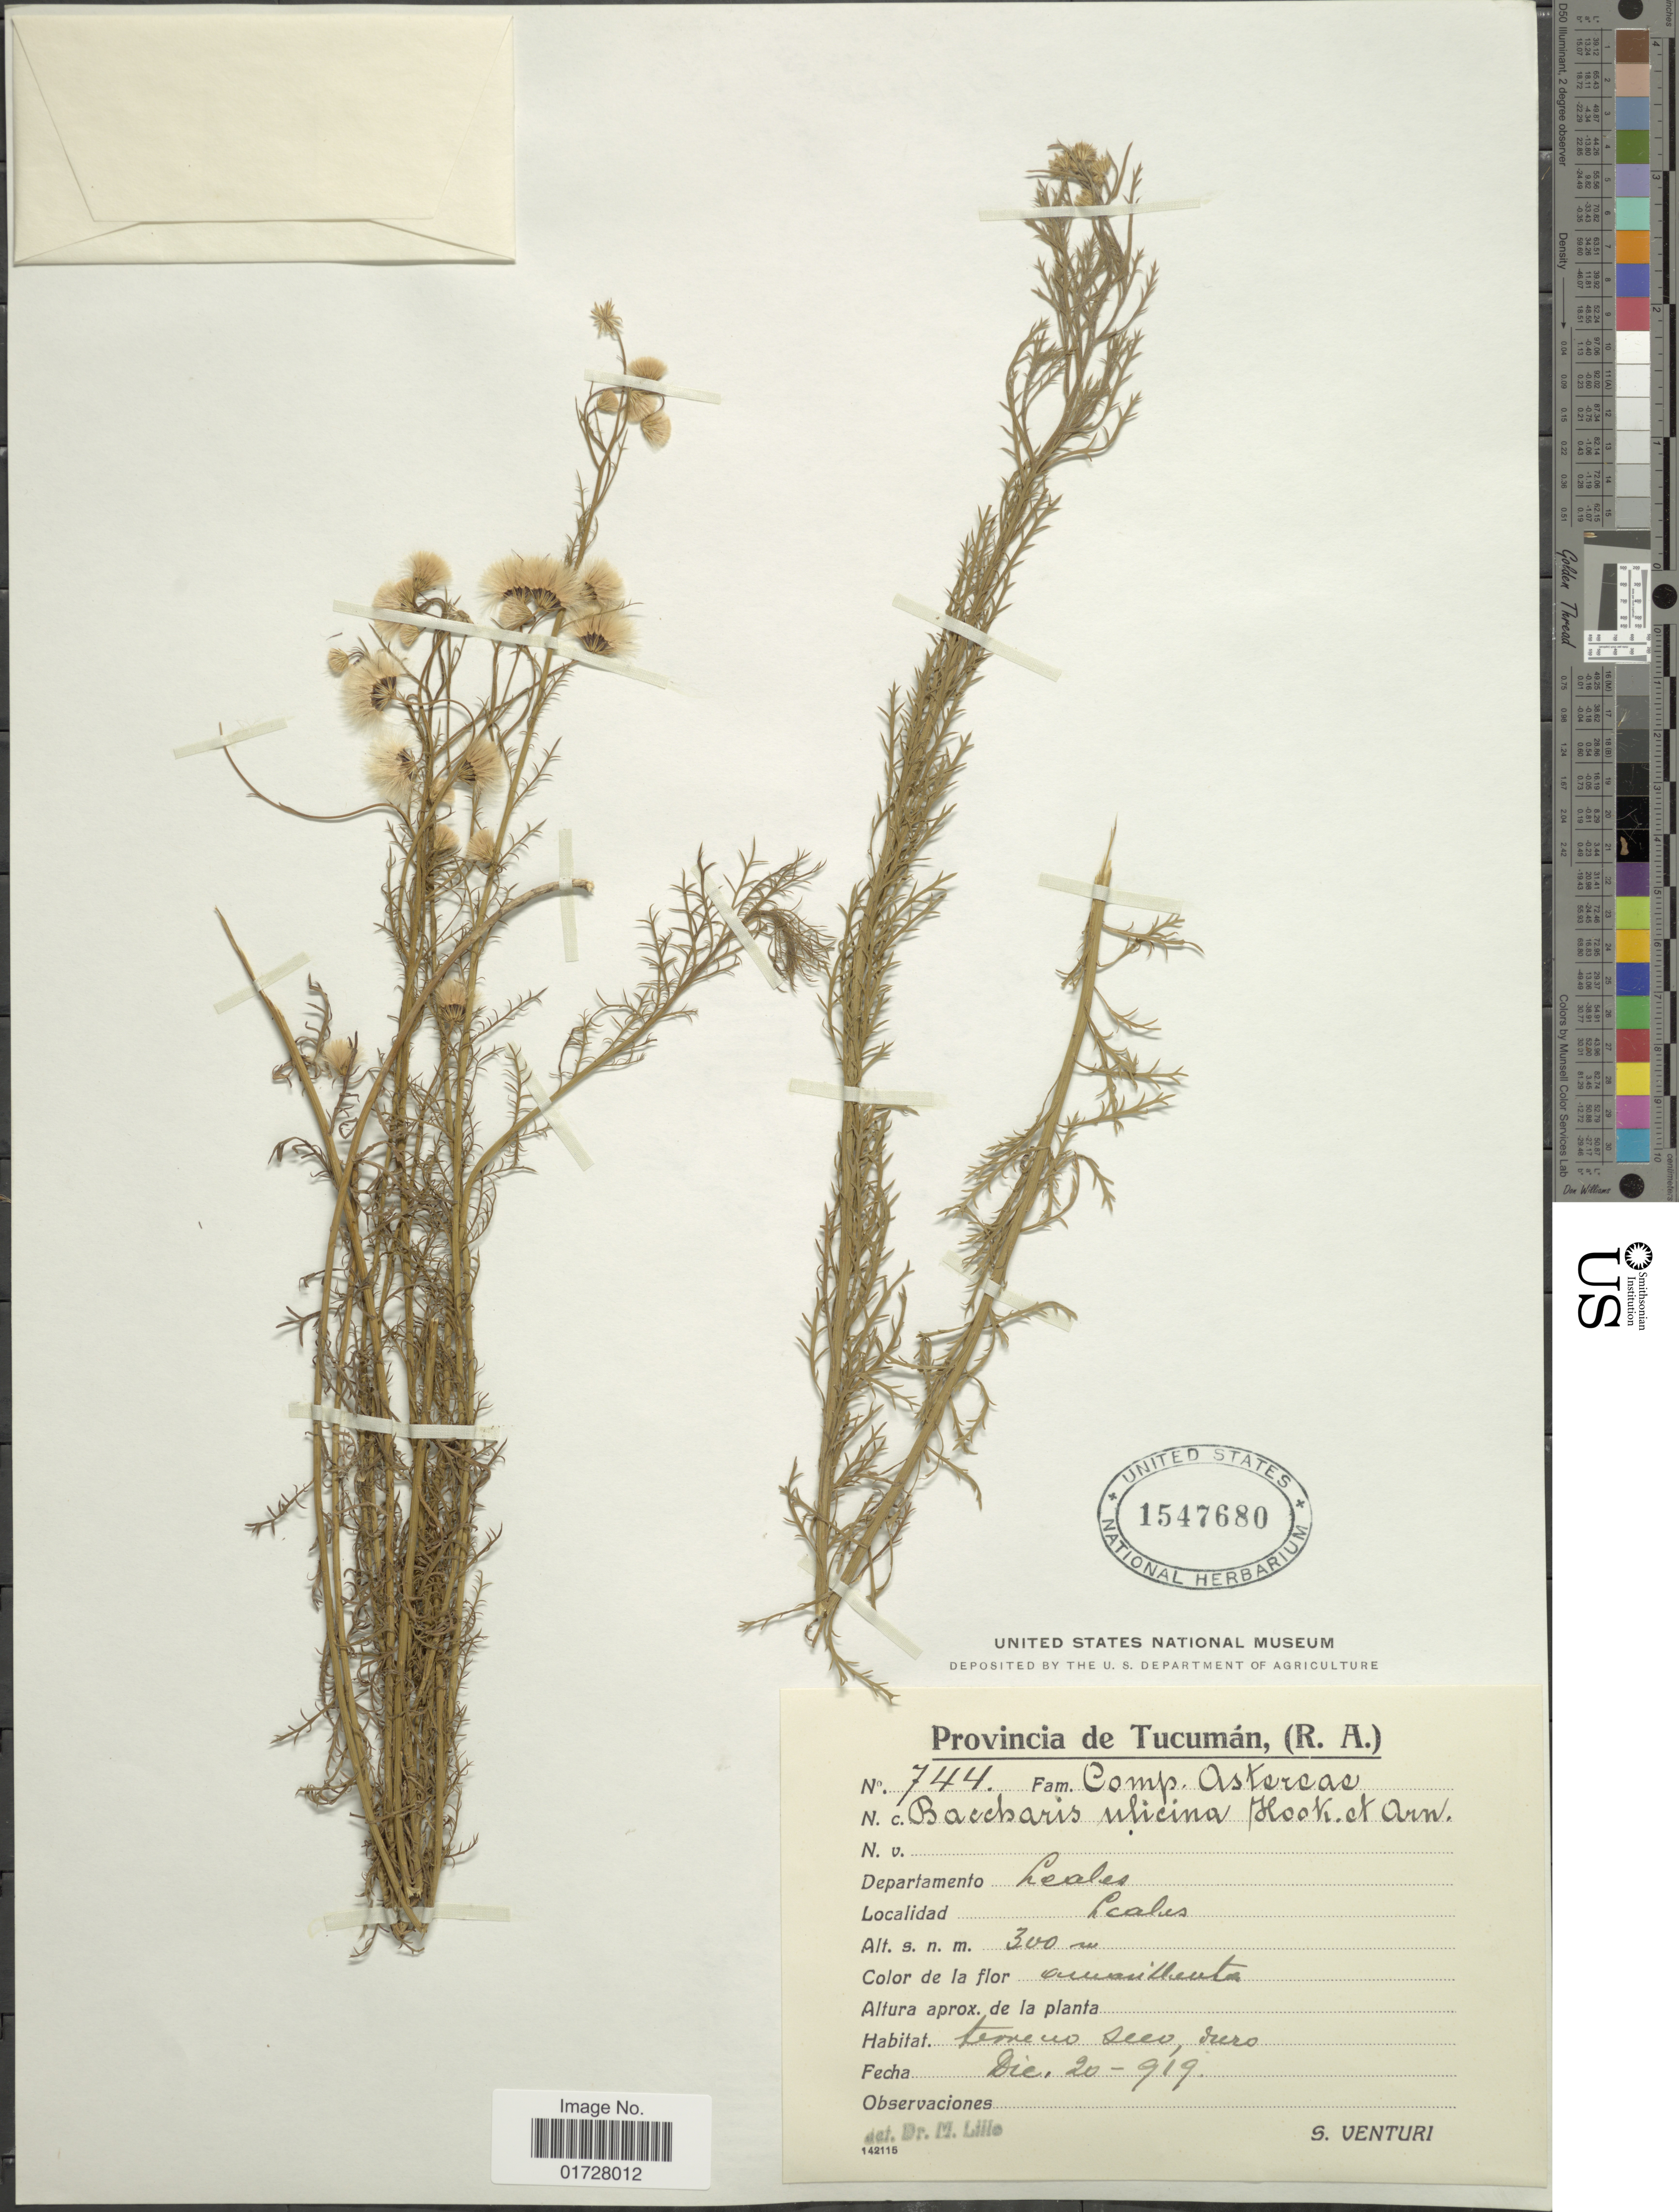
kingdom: Plantae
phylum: Tracheophyta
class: Magnoliopsida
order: Asterales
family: Asteraceae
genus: Baccharis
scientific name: Baccharis ulicina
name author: Hook. & Arn.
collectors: S. Venturi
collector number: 744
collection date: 1919-12-20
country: Argentina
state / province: Tucuman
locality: Departamento Leales, Leales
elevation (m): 300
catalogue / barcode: US 1547680